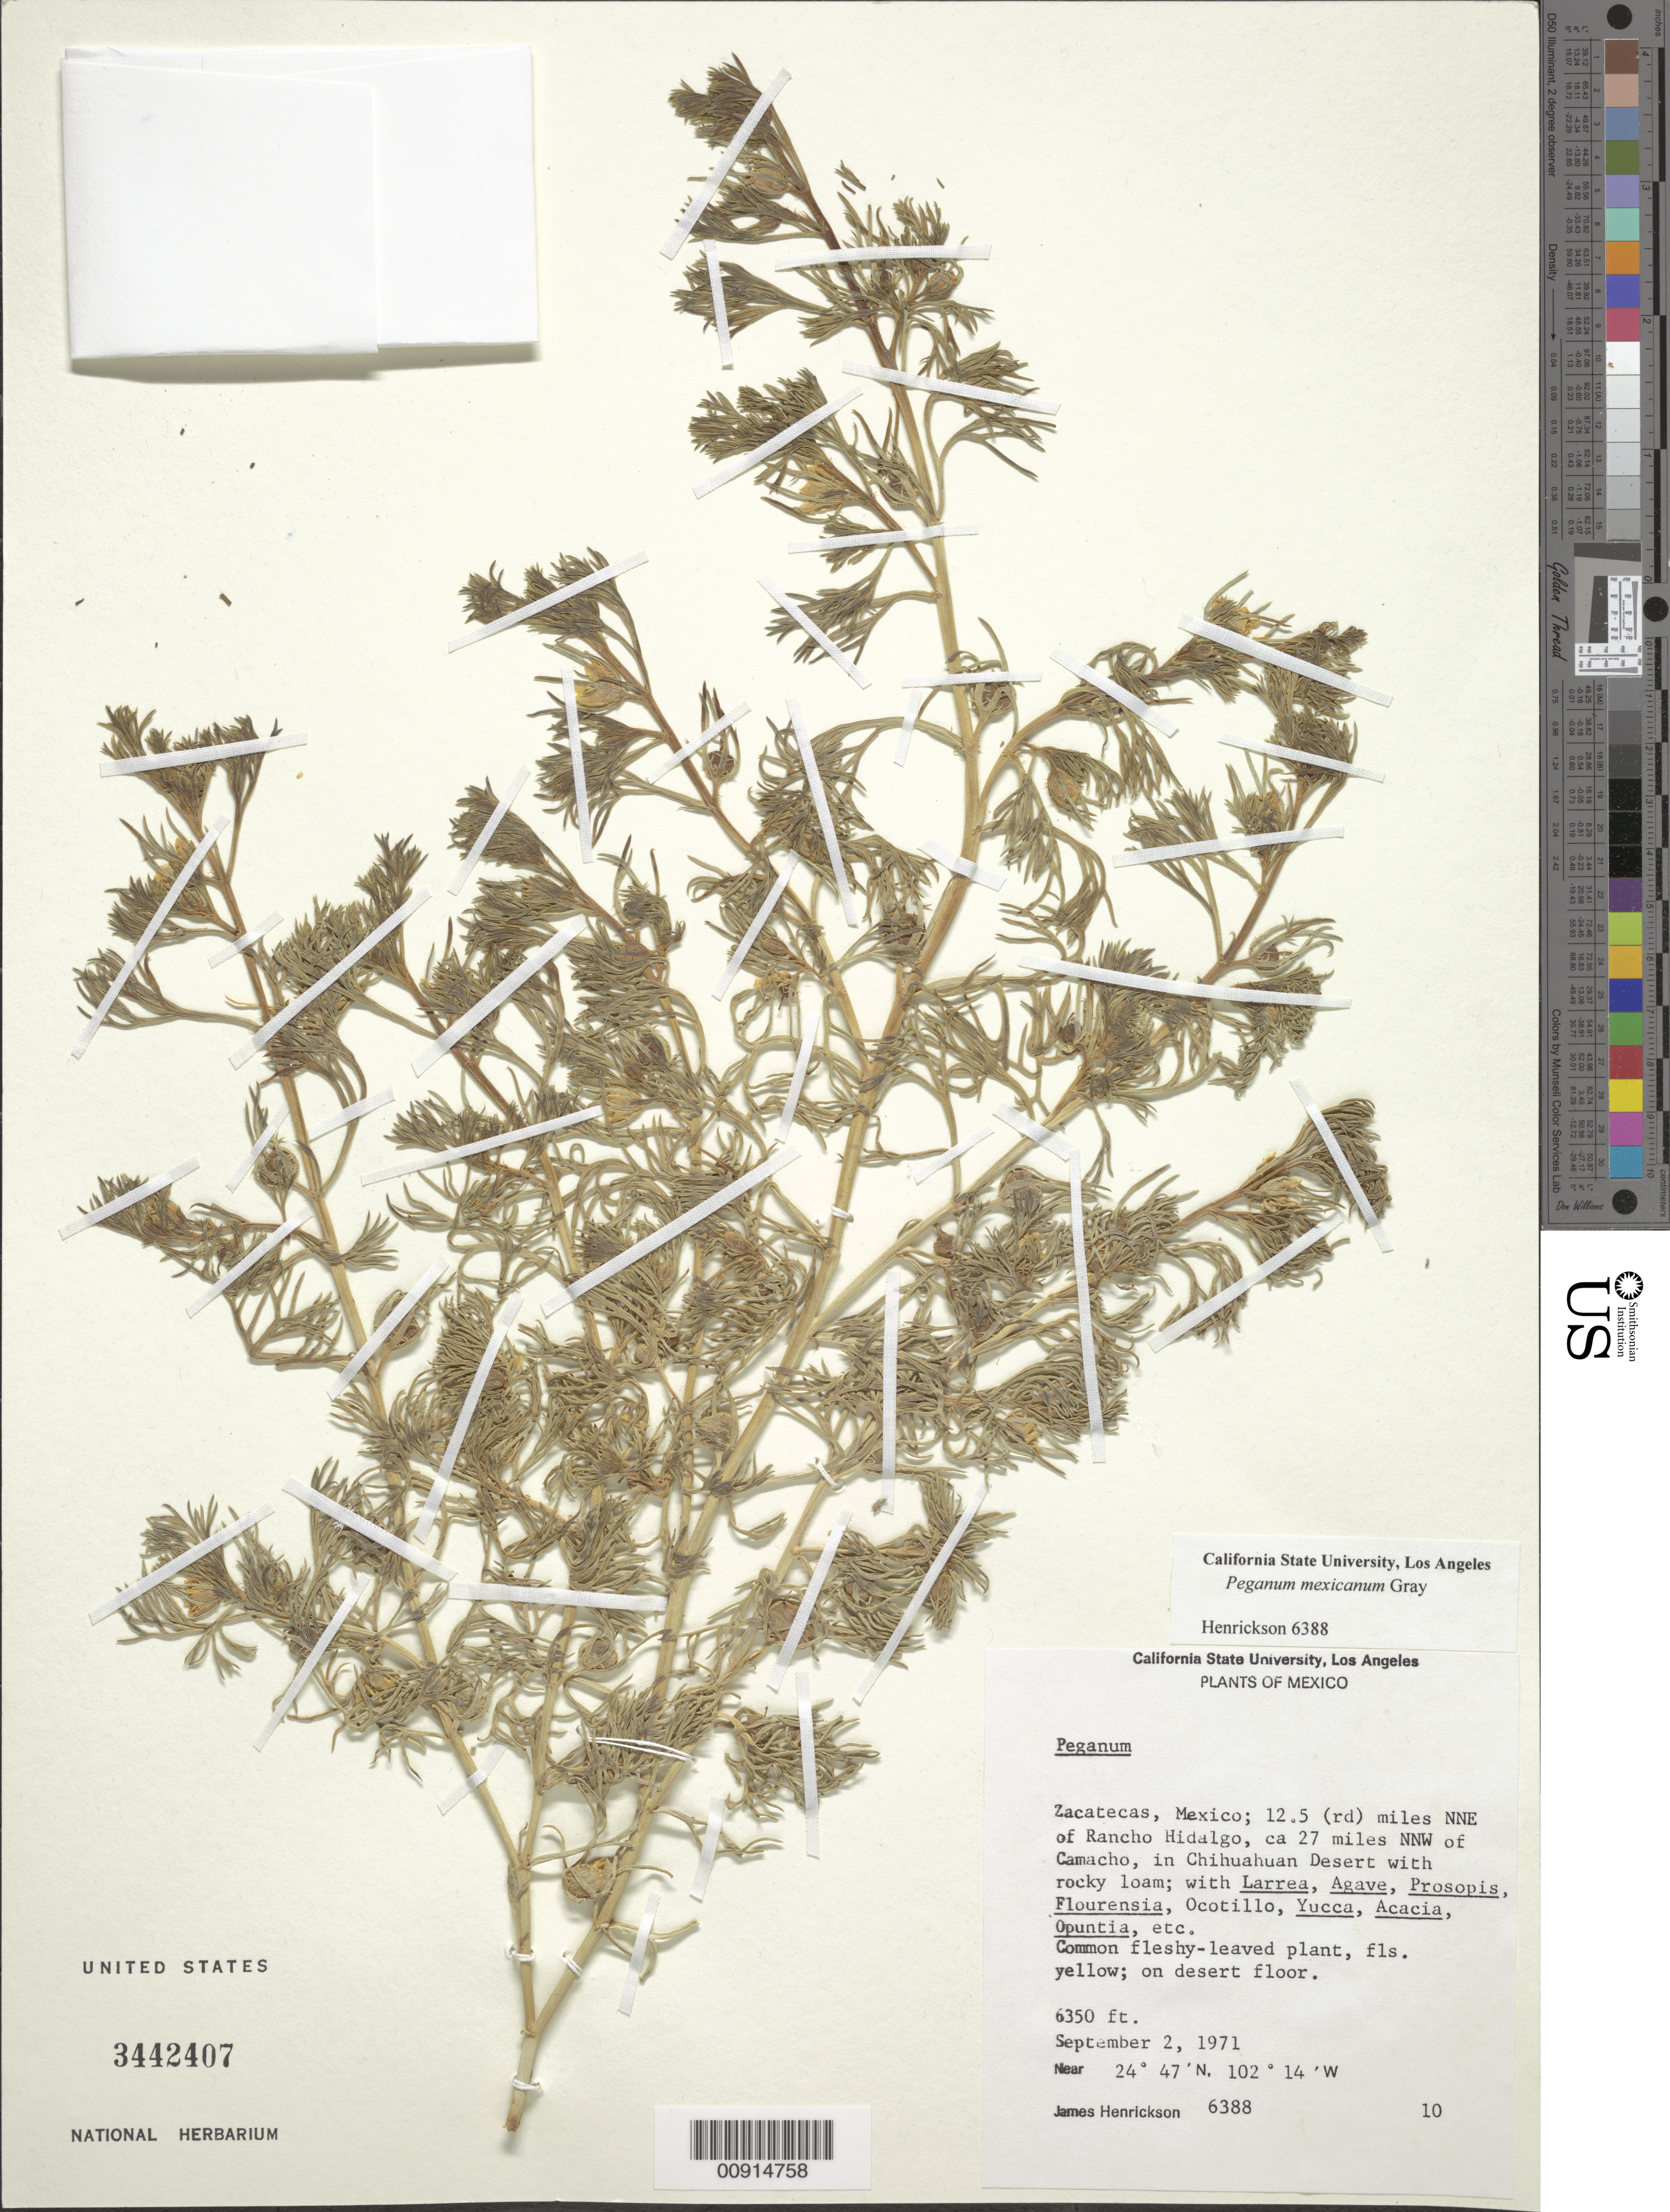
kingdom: Plantae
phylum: Tracheophyta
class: Magnoliopsida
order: Sapindales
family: Tetradiclidaceae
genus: Peganum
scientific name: Peganum mexicanum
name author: A. Gray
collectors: J. Henrickson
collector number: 6388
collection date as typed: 02 Sep 1971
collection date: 1971-09-02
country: Mexico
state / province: Zacatecas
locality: Zacatecas; 12.5 (rd) miles NNE of Rancho Hidalgo, ca. 27 miles NNW of Camacho.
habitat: On desert floor. Chihuahuan Desert w/rocky loam w/Larrea, Agave, Prosopis, Flourensia, Ocotillo, Yucca, Acacia, Opuntia, etc.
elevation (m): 1935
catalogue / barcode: US 3442407